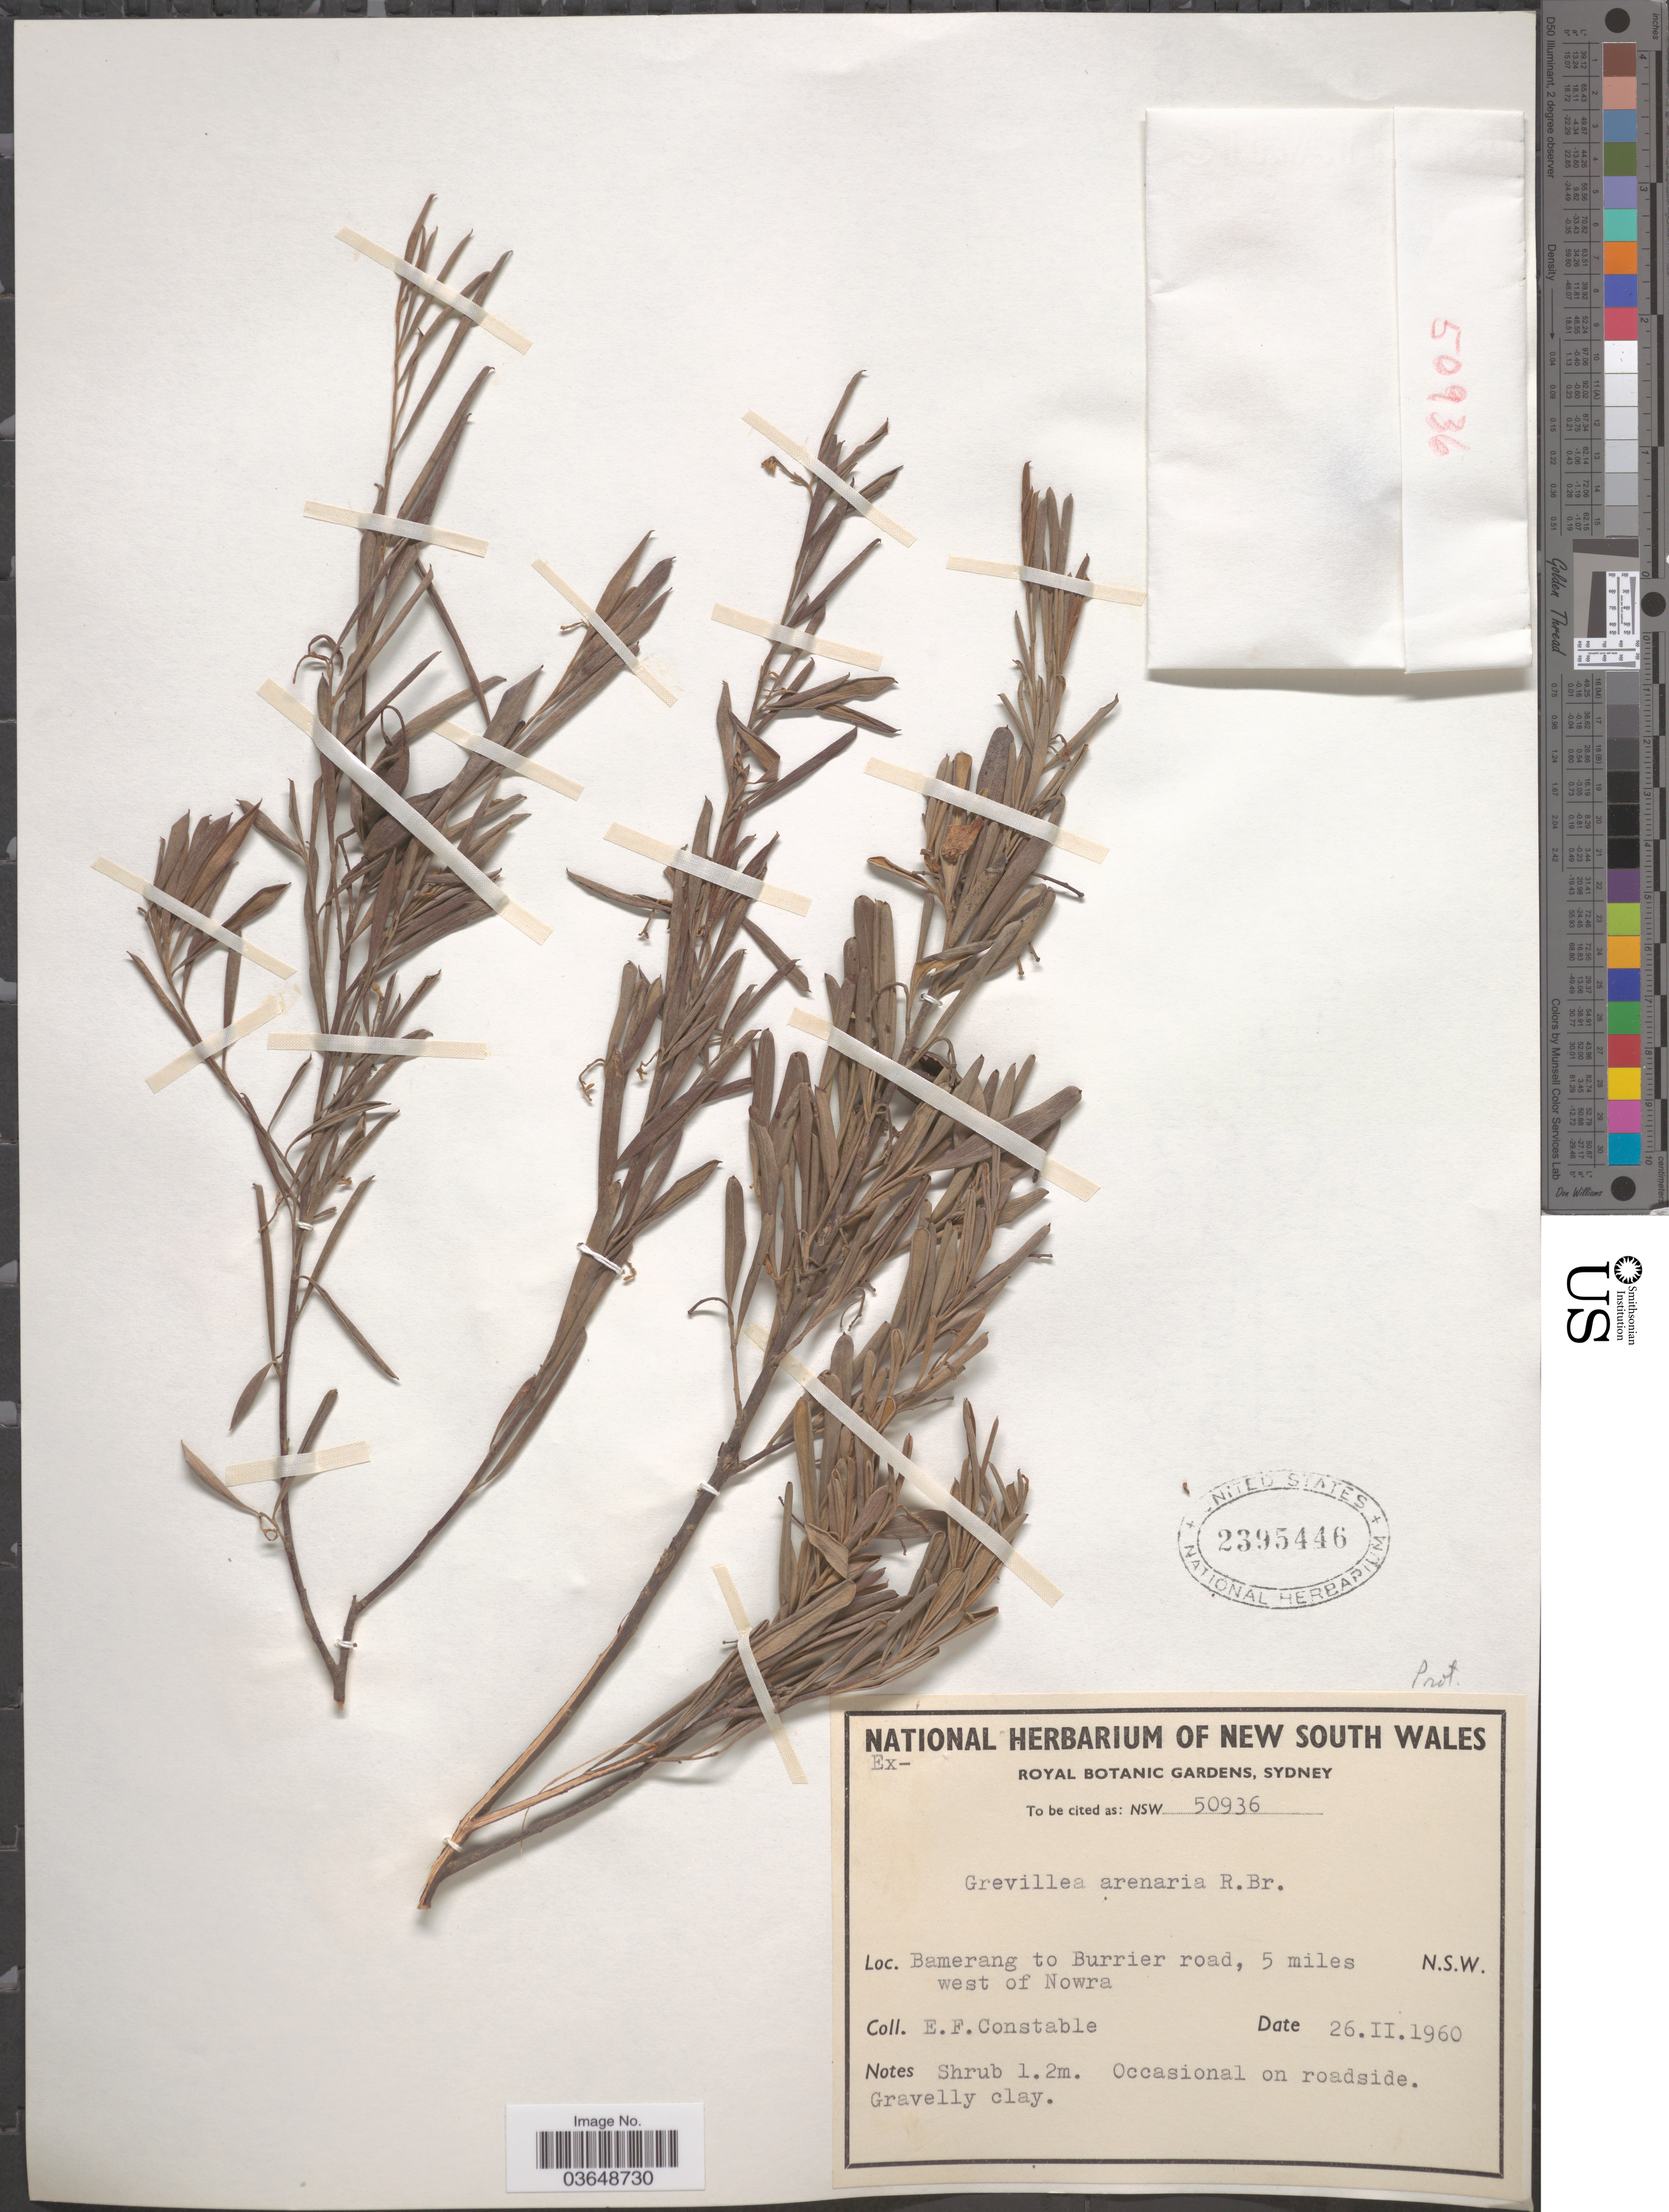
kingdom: Plantae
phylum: Tracheophyta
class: Magnoliopsida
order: Proteales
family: Proteaceae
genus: Grevillea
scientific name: Grevillea arenaria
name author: R. Br.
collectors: E. F. Constable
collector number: NSW50936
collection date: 1960-02-26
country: Australia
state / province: New South Wales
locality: Bamerang to Burrier road, 5 miles west of Nowra.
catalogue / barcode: US 2395446